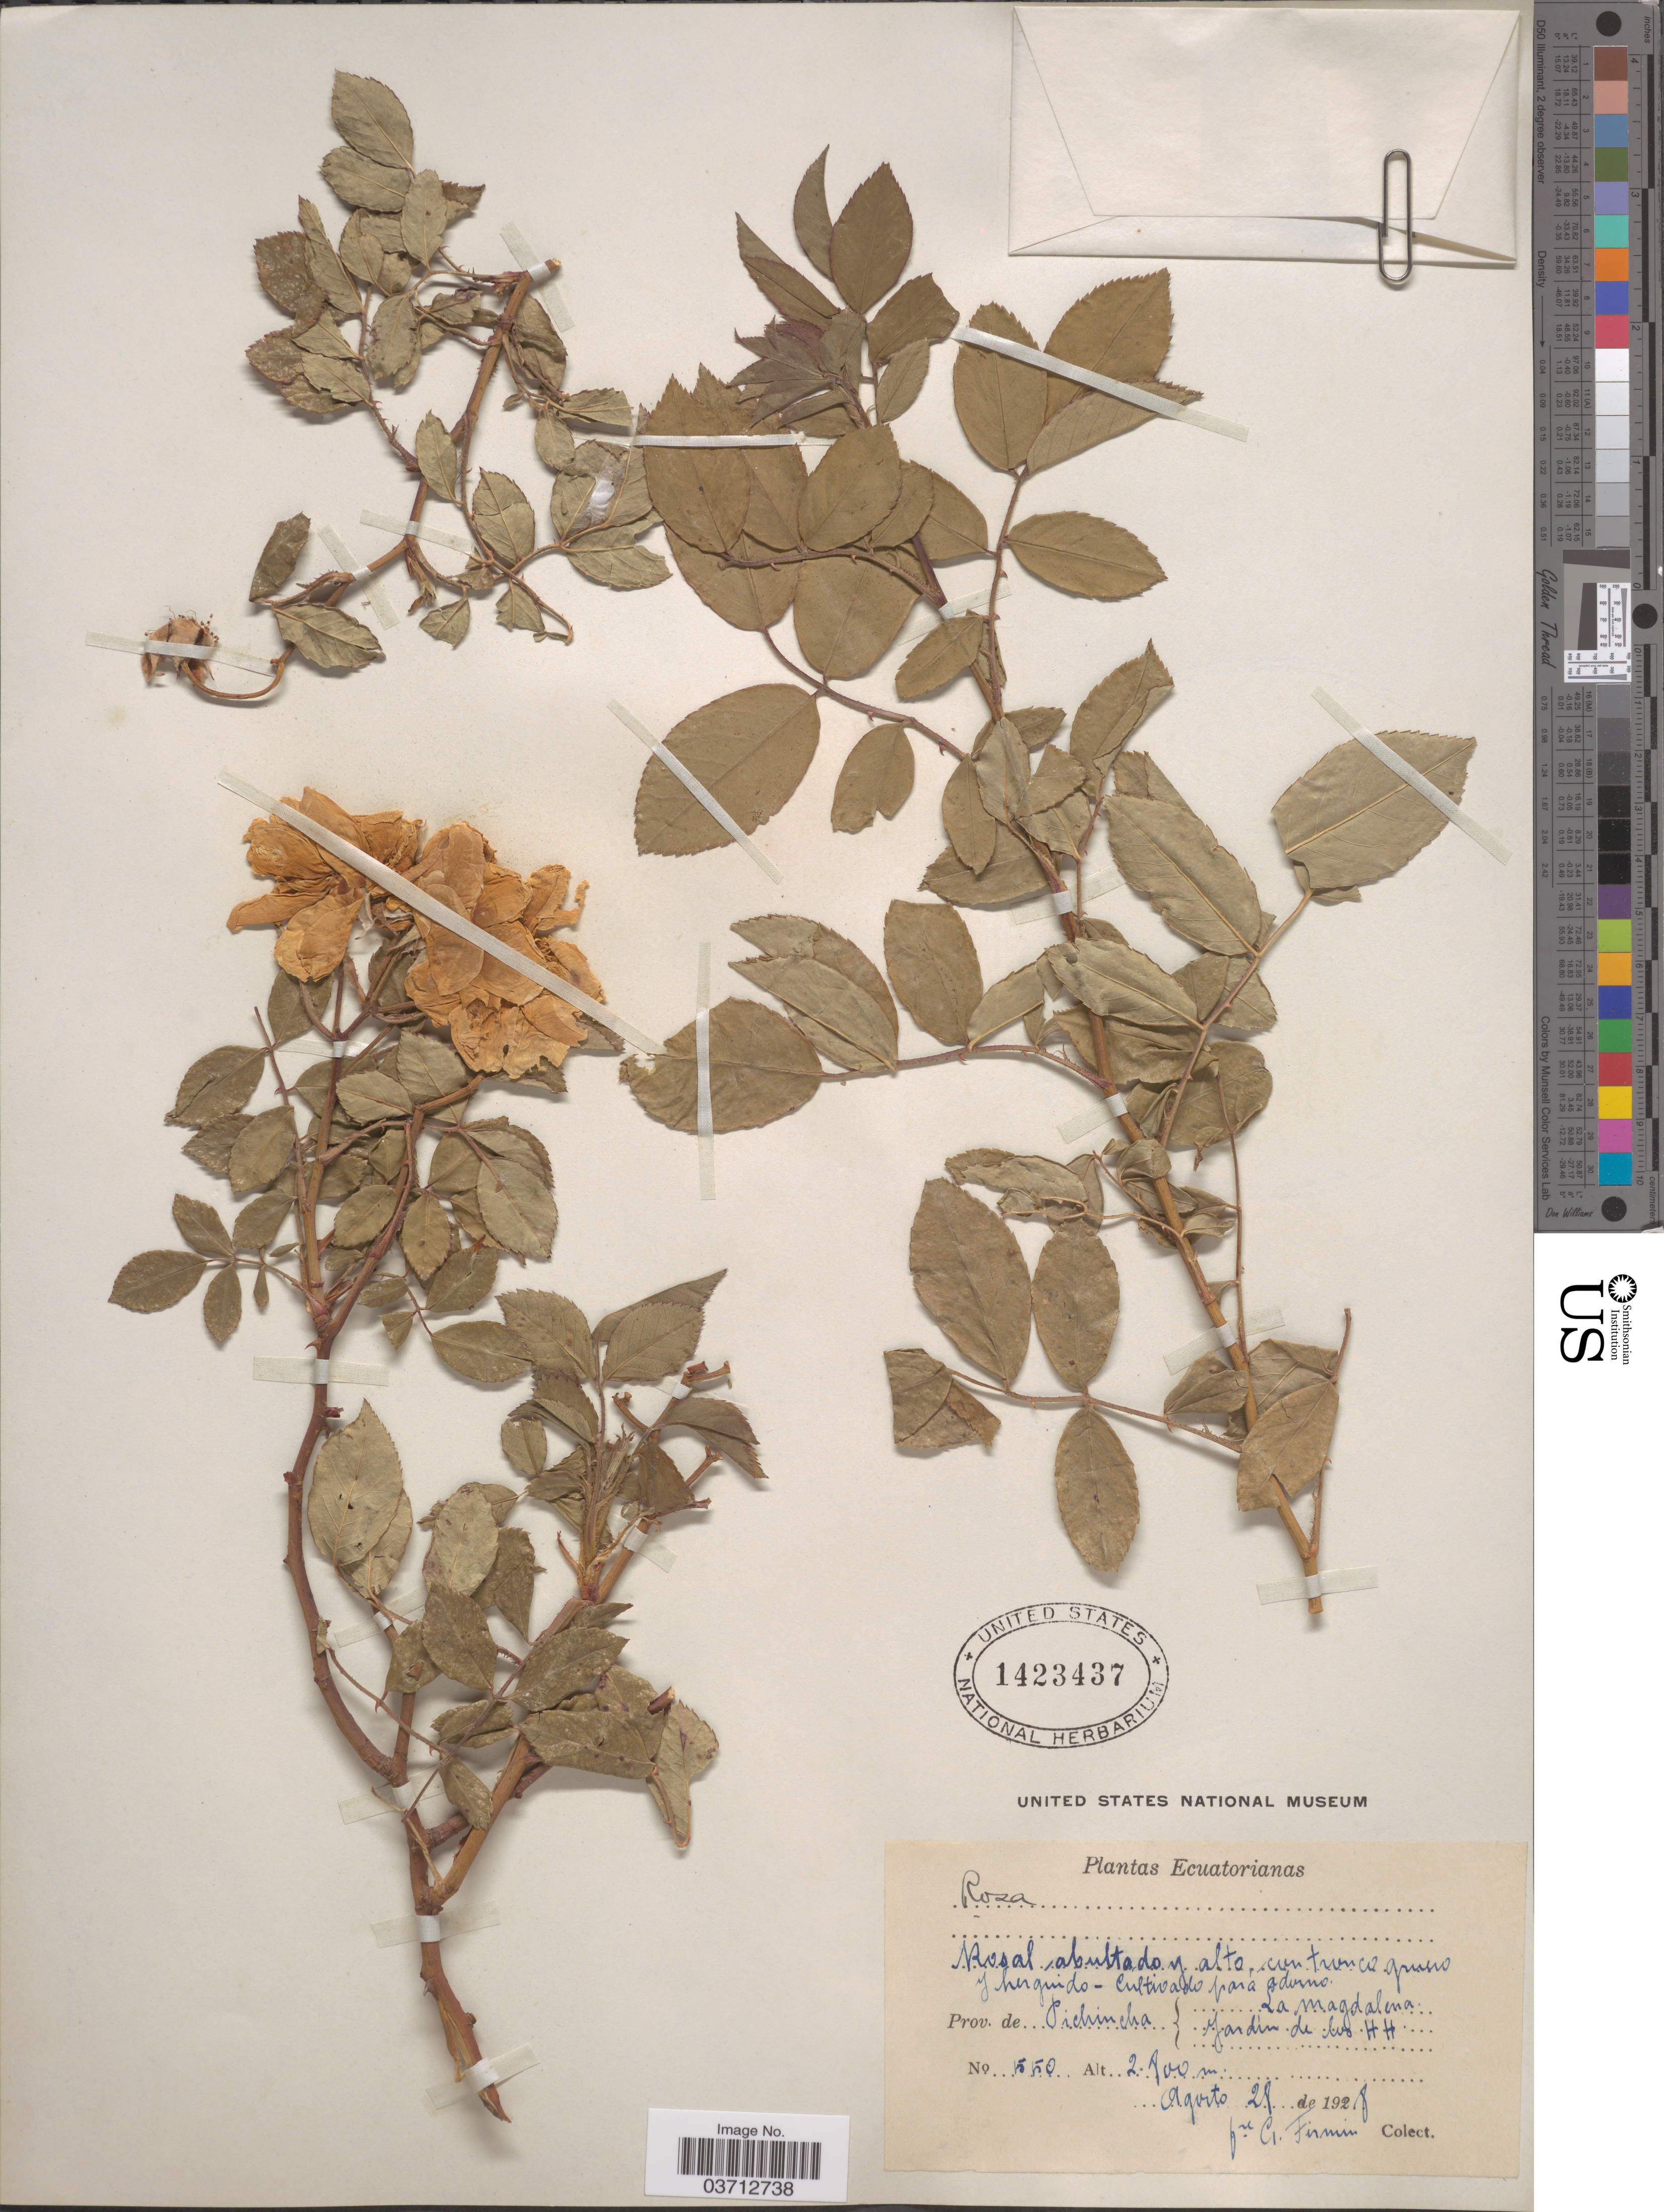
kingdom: Plantae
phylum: Tracheophyta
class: Magnoliopsida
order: Rosales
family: Rosaceae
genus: Rosa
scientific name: Rosa sp.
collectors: F. Firmin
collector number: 550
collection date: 1928-08-28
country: Ecuador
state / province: Pichincha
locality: La Magdalena. Jardín de los HH.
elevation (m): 2800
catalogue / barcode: US 1423437